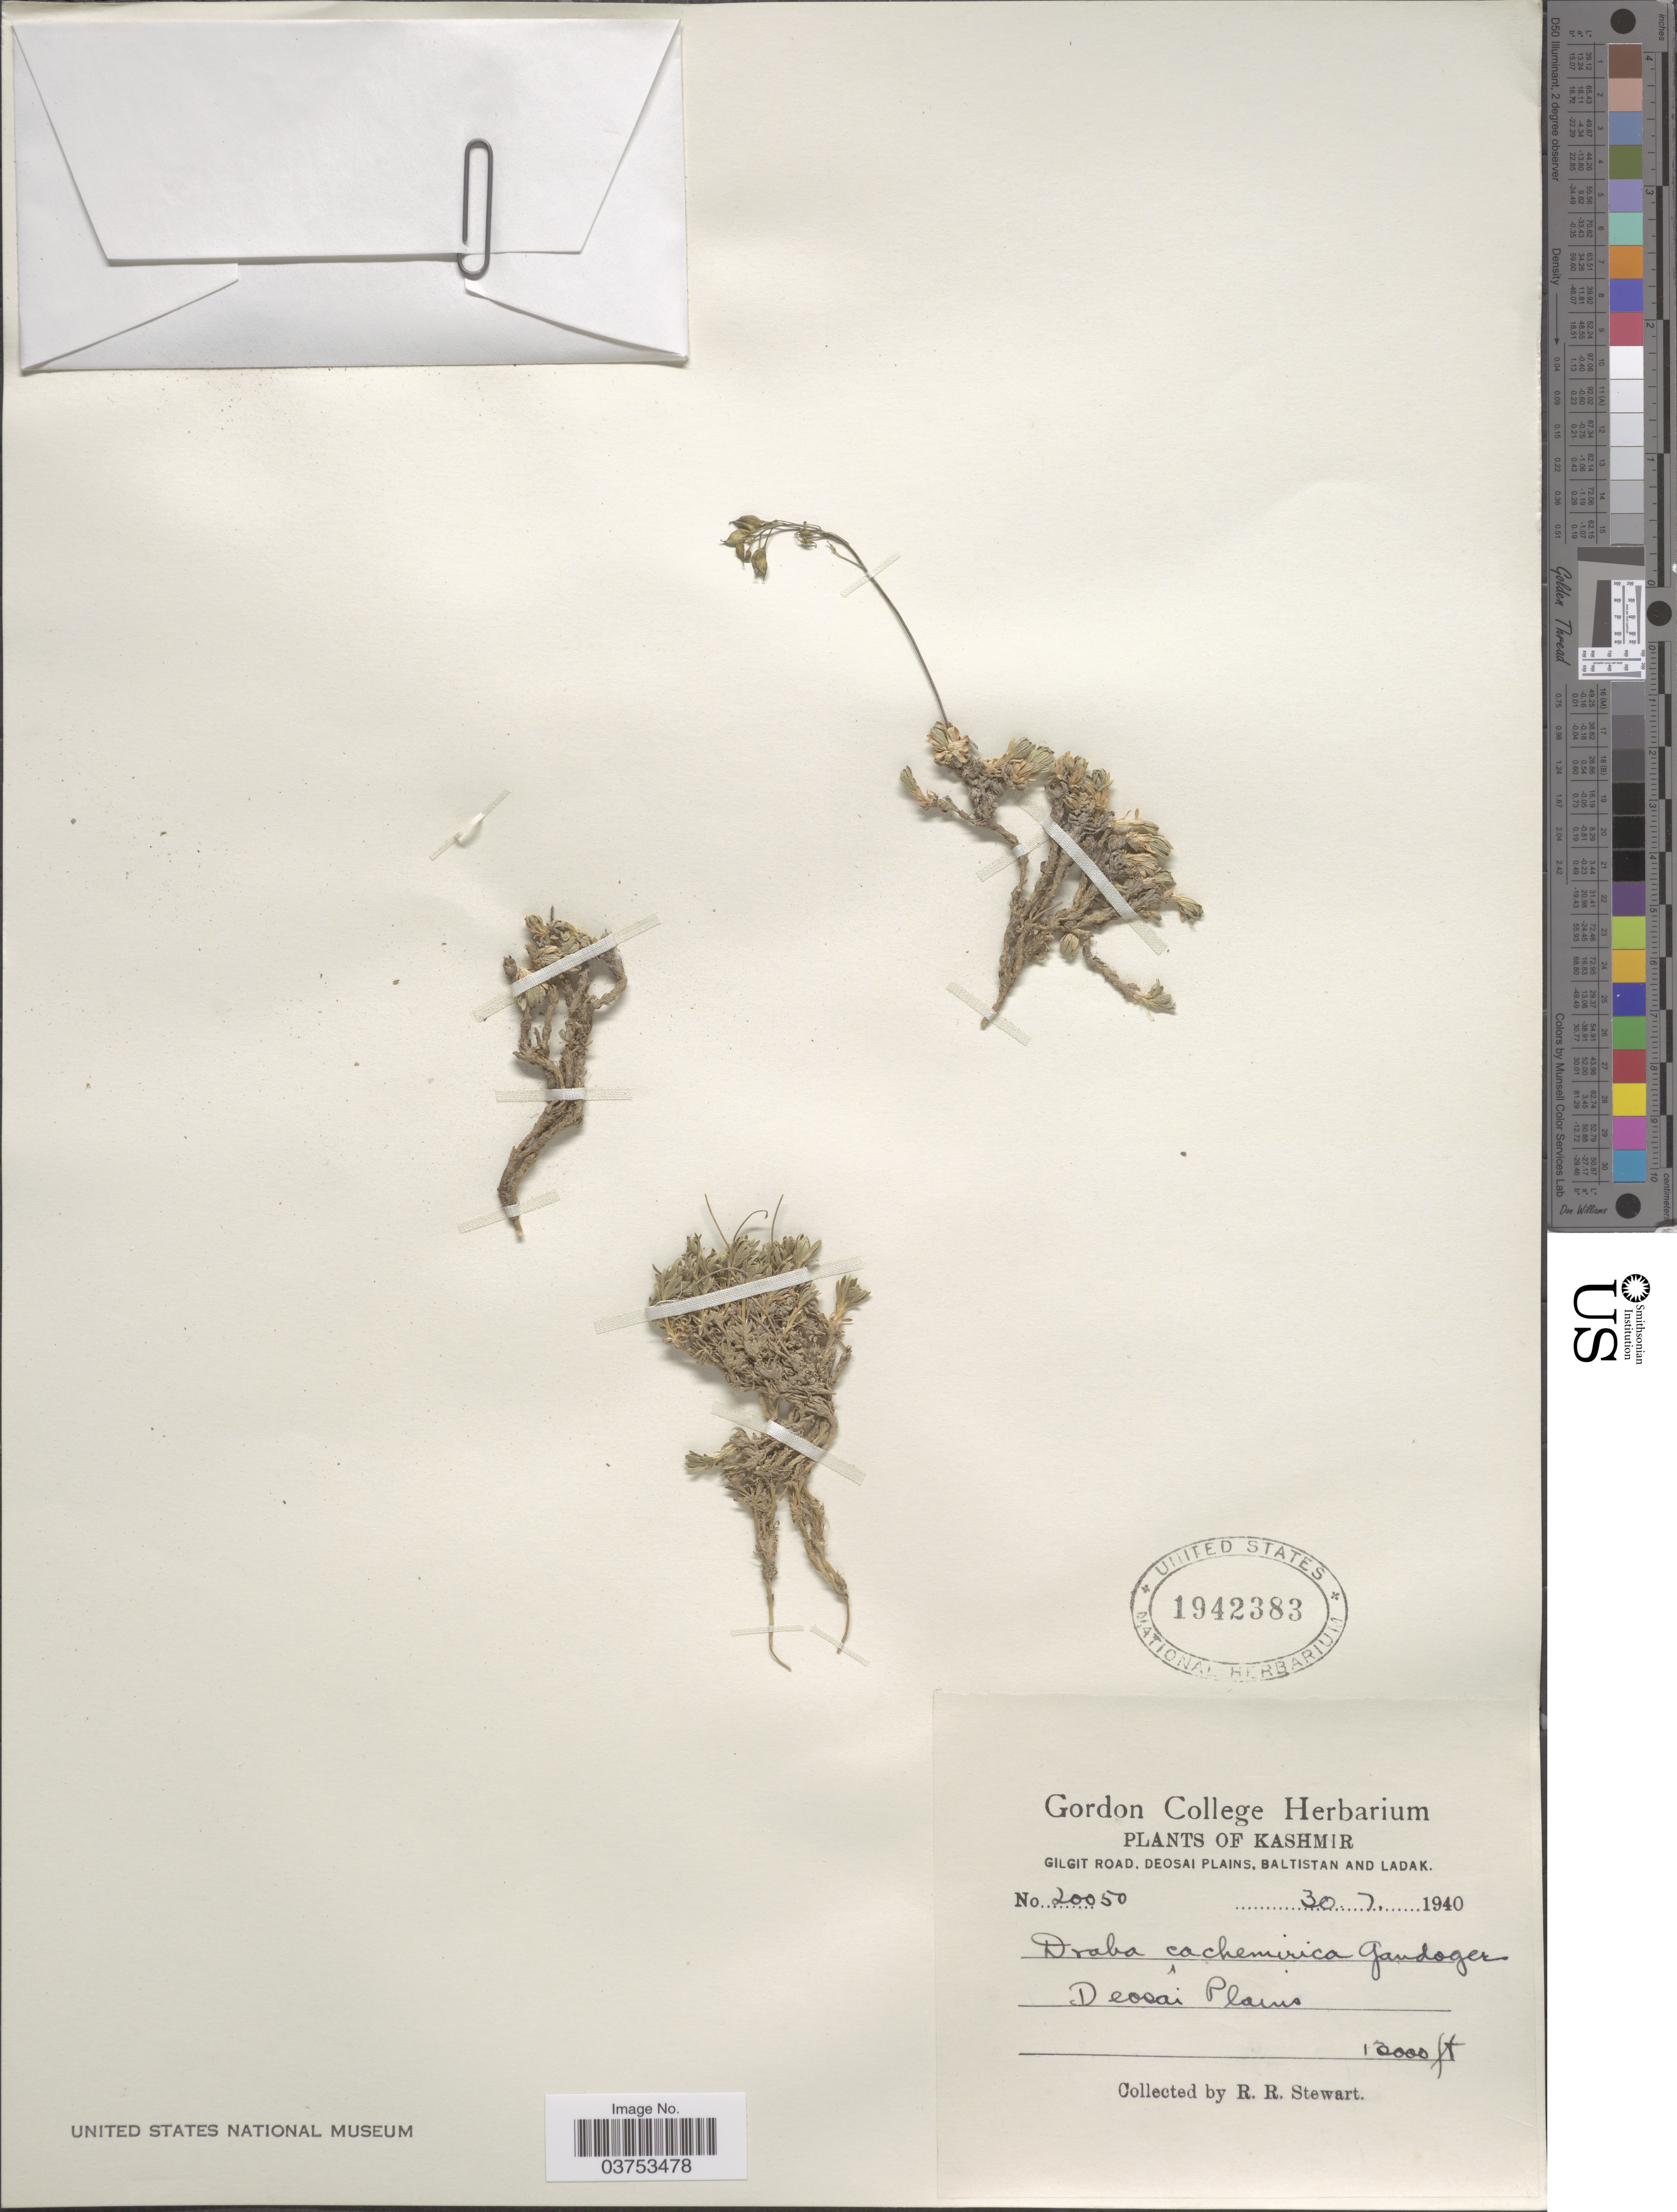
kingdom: Plantae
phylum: Tracheophyta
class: Magnoliopsida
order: Brassicales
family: Brassicaceae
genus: Draba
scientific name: Draba cachemirica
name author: Gand.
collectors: R. Stewart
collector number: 20050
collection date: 1940-07-30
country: Pakistan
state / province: Gilgit-Baltistan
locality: Kashmir. Gilgit Road. Deosai Plains, Baltistan and Ladak. Deosai Plains.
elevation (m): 3962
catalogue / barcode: US 1942383